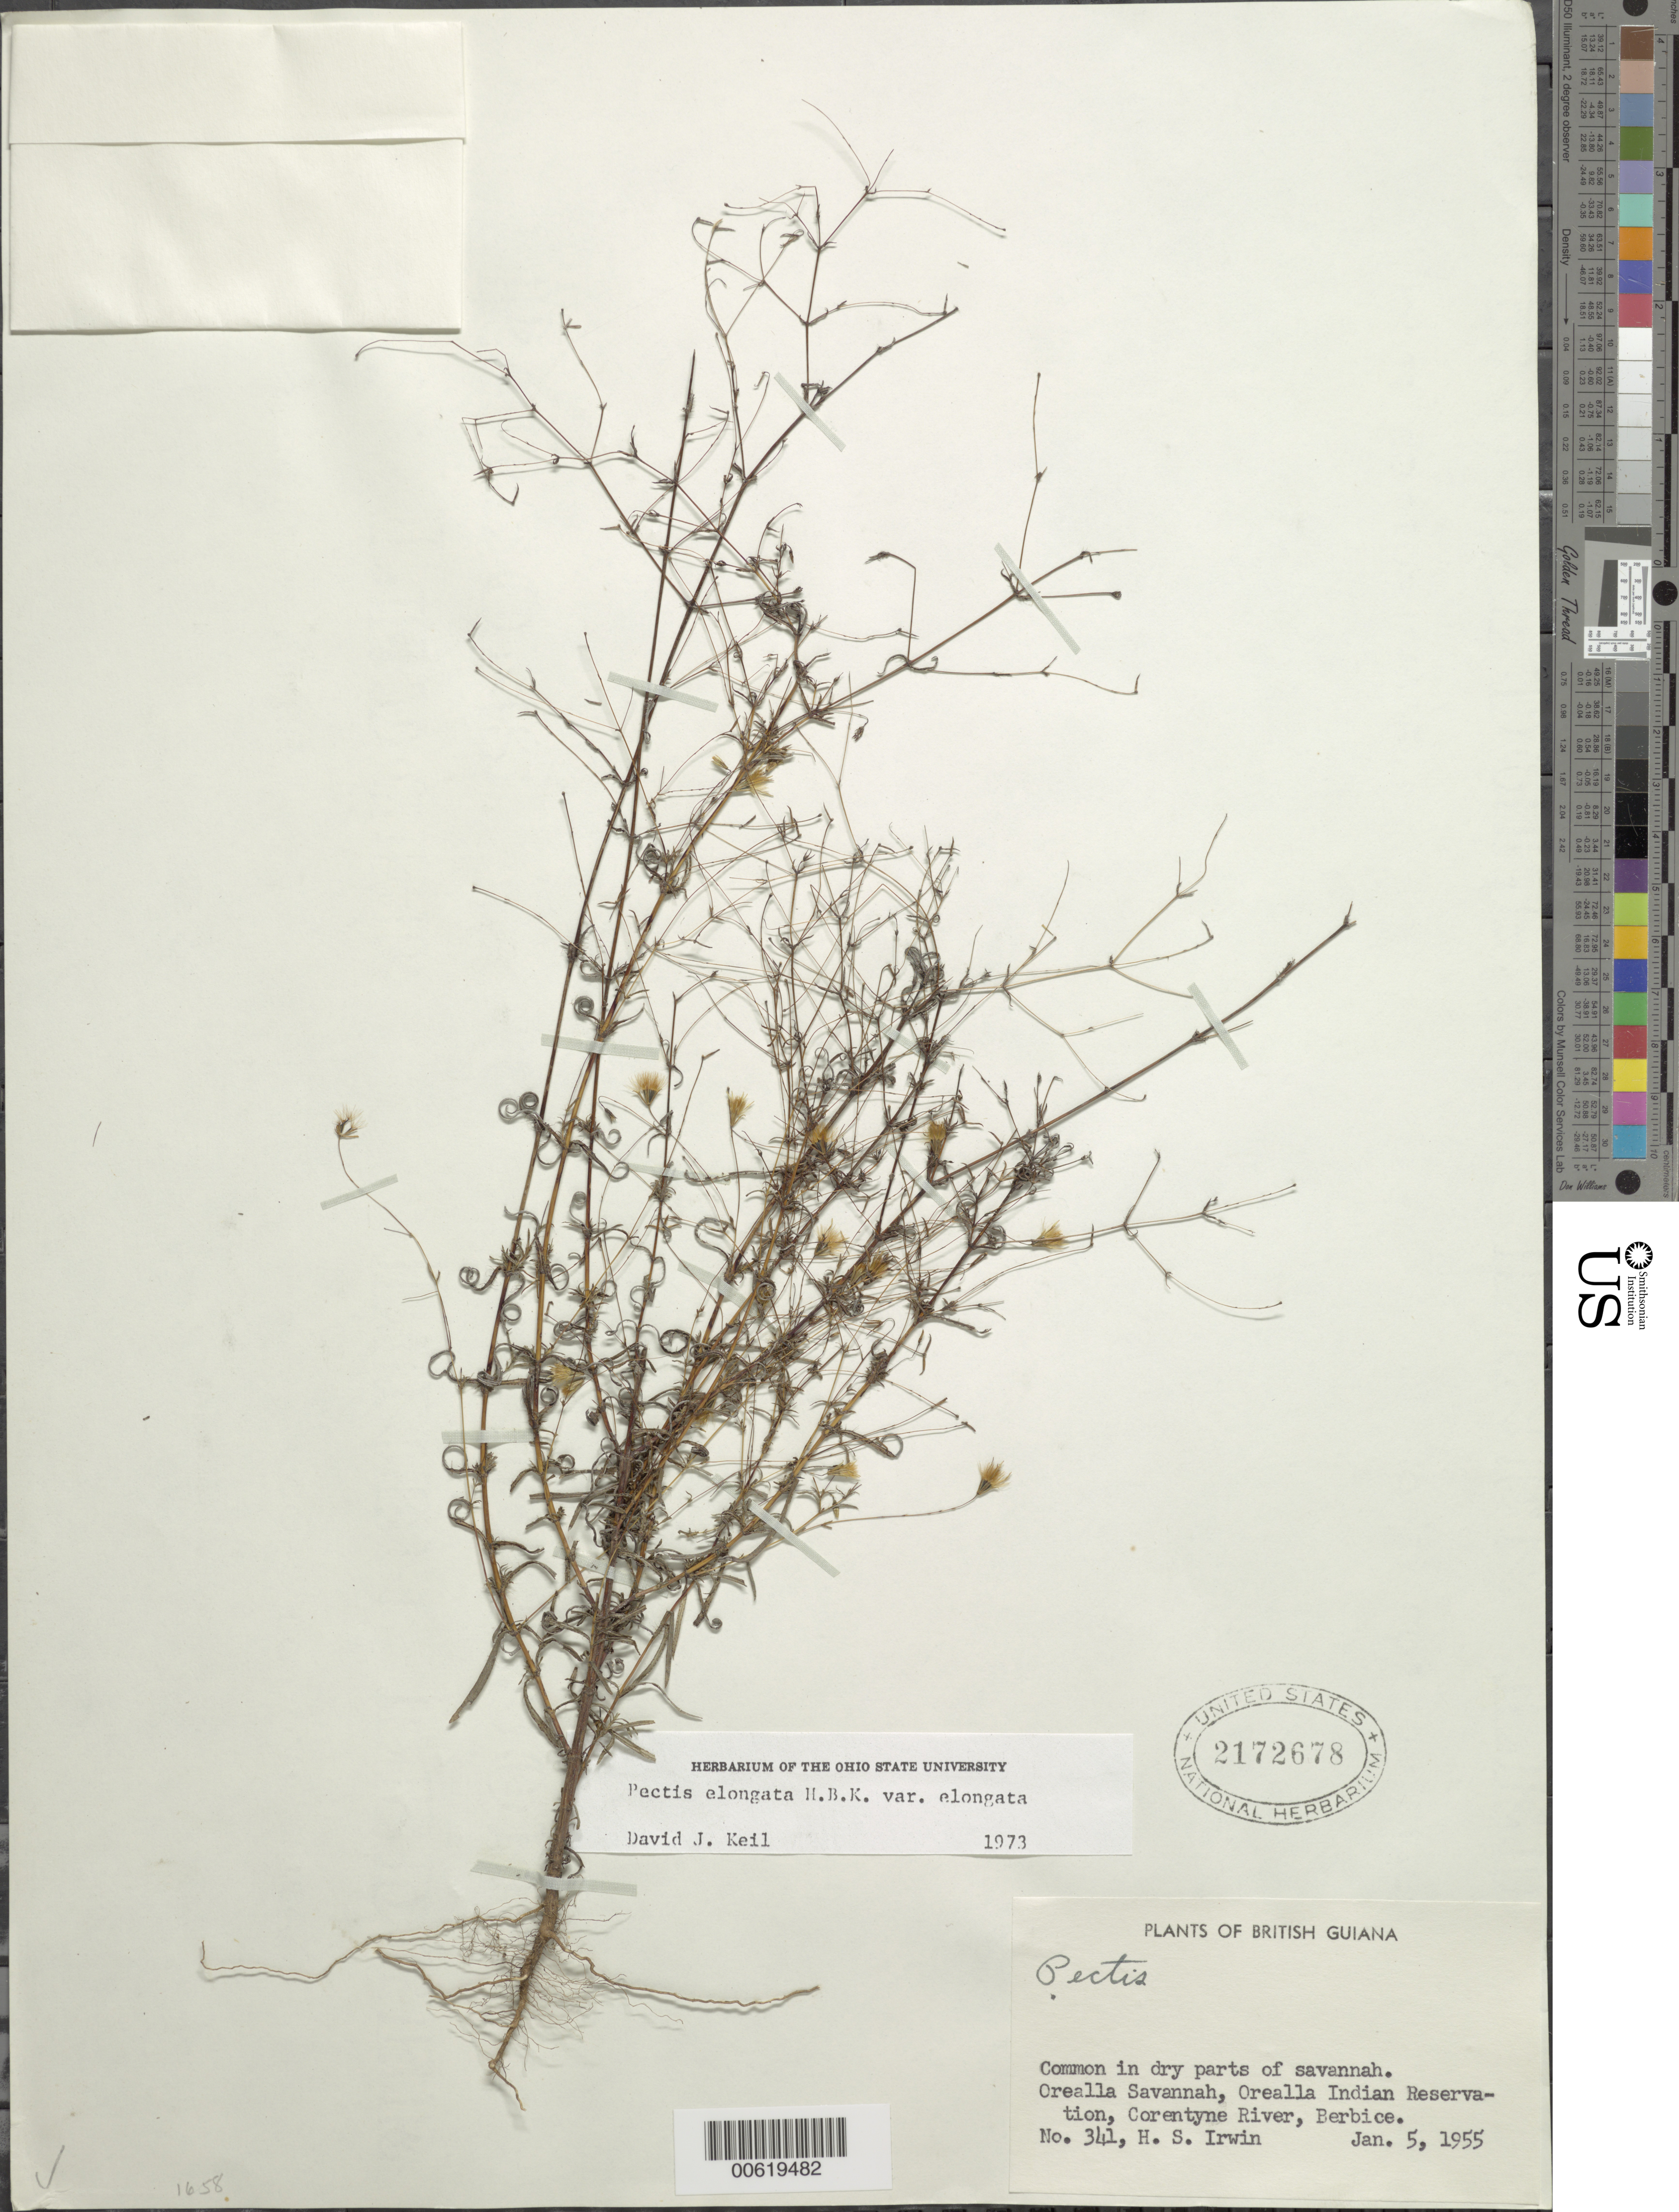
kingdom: Plantae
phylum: Tracheophyta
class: Magnoliopsida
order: Asterales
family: Asteraceae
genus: Pectis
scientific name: Pectis elongata var. elongata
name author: Kunth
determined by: Keil, D. J.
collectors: H. Irwin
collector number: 341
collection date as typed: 5-Jan-55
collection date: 1955-01-05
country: Guyana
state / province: E. Berbice-Corentyne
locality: Orealla Savanna, Orealla Indian Reservation, Corentyne River, Berbice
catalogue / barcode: US 2172678